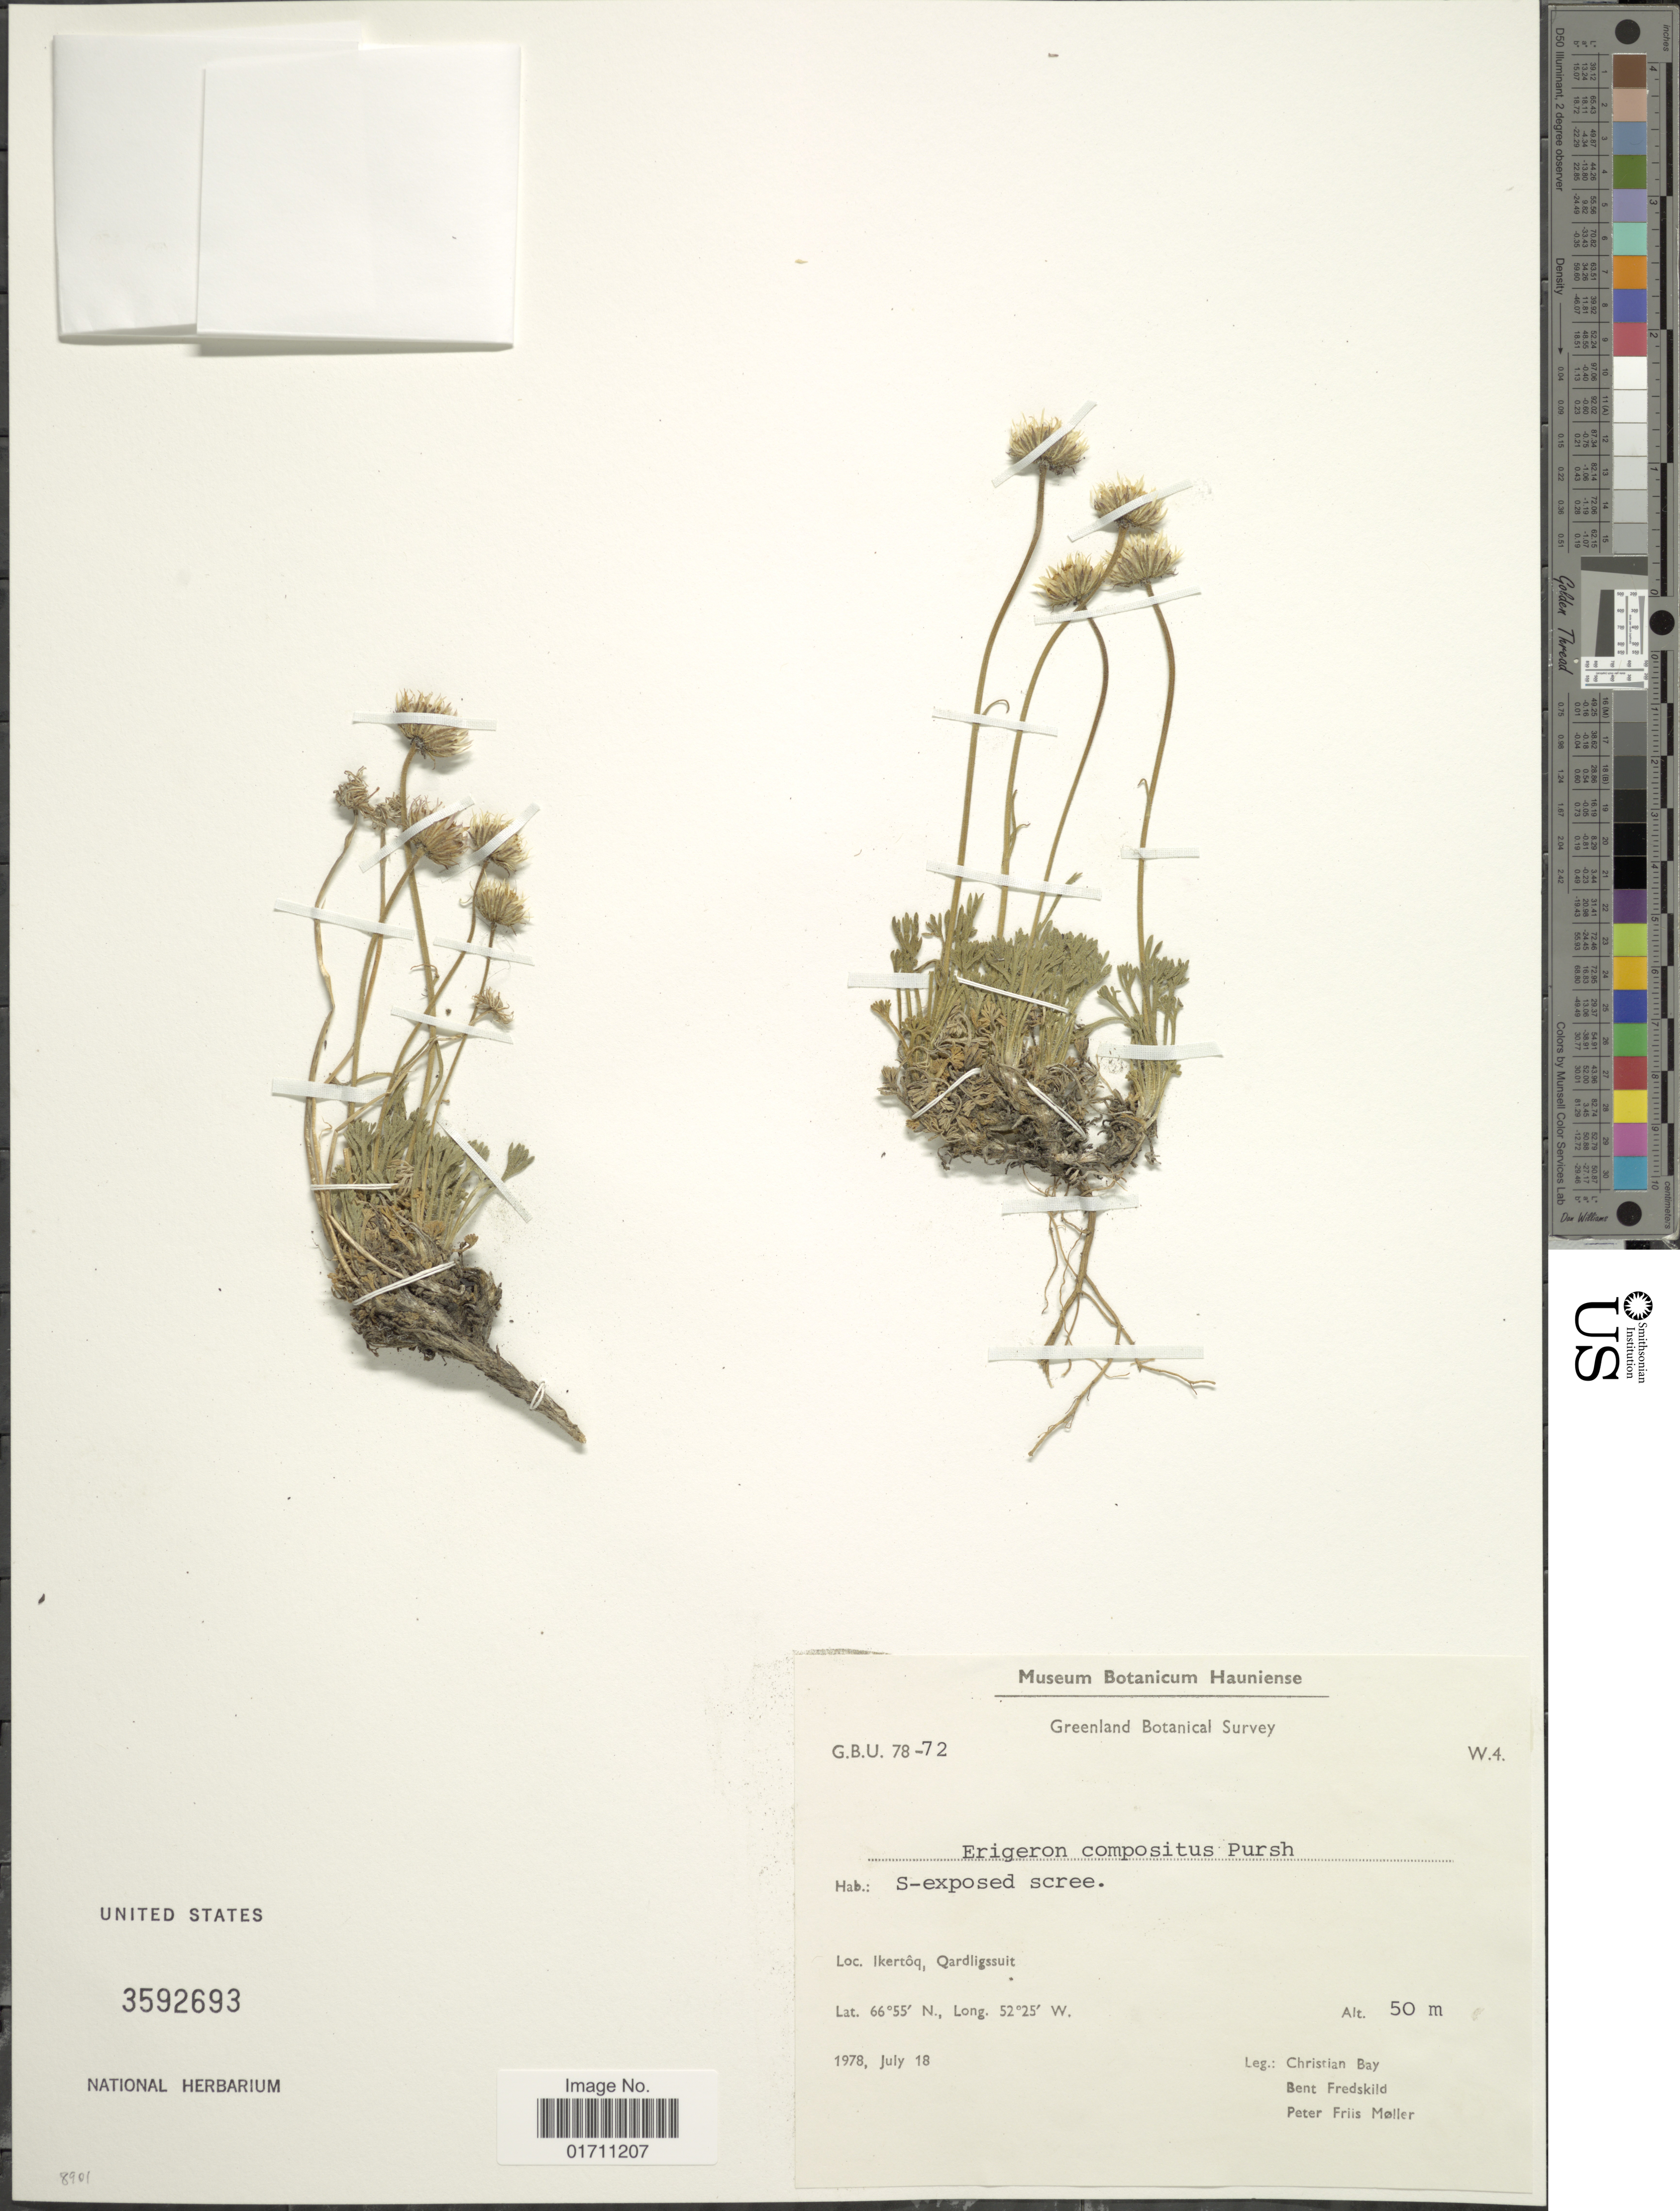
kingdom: Plantae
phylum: Tracheophyta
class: Magnoliopsida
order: Asterales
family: Asteraceae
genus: Erigeron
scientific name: Erigeron compositus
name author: Pursh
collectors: C. Bay, B. Fredskild & P. Möller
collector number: G.B.U. 78-72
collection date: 1978-07-18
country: Greenland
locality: Ikertôq, Qardligssuit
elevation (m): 50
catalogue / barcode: US 3592693